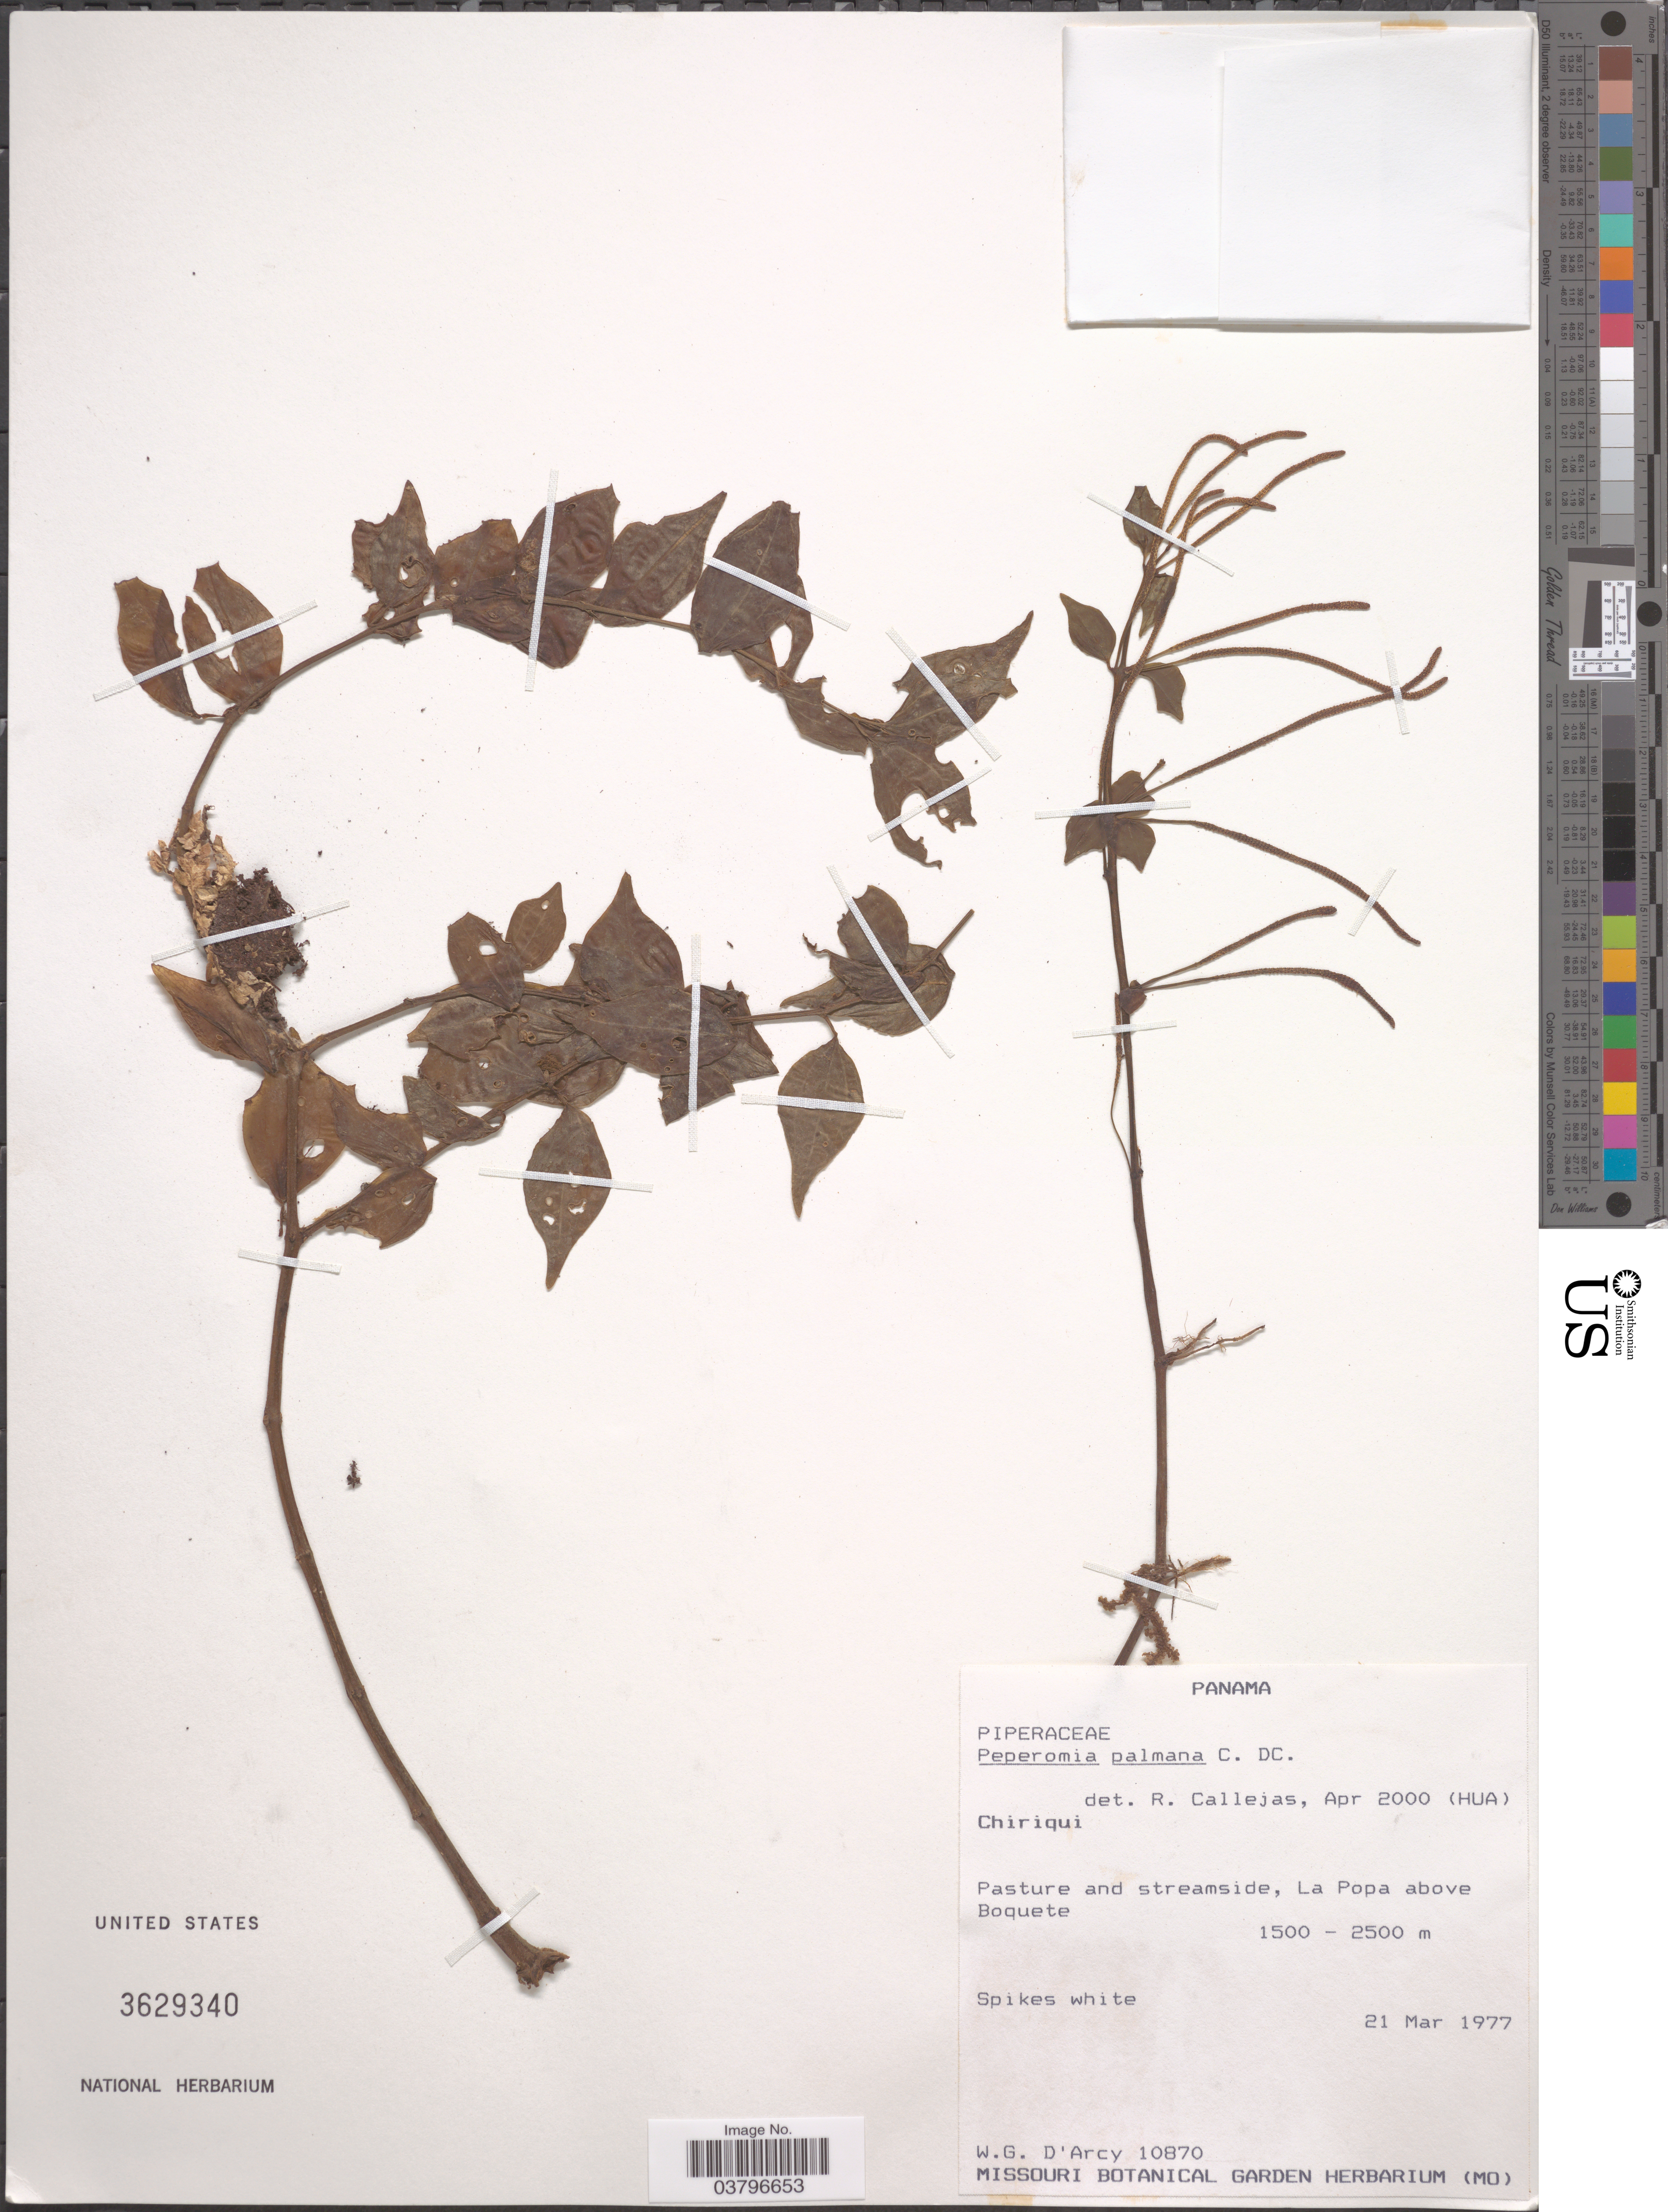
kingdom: Plantae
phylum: Tracheophyta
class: Magnoliopsida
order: Piperales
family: Piperaceae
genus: Peperomia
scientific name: Peperomia palmana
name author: C. DC.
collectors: W. G. D'Arcy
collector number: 10870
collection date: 1977-03-21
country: Panama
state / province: Chiriqui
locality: Pasture and streamside, La Popa above Boquete.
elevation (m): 1500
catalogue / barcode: US 3629340